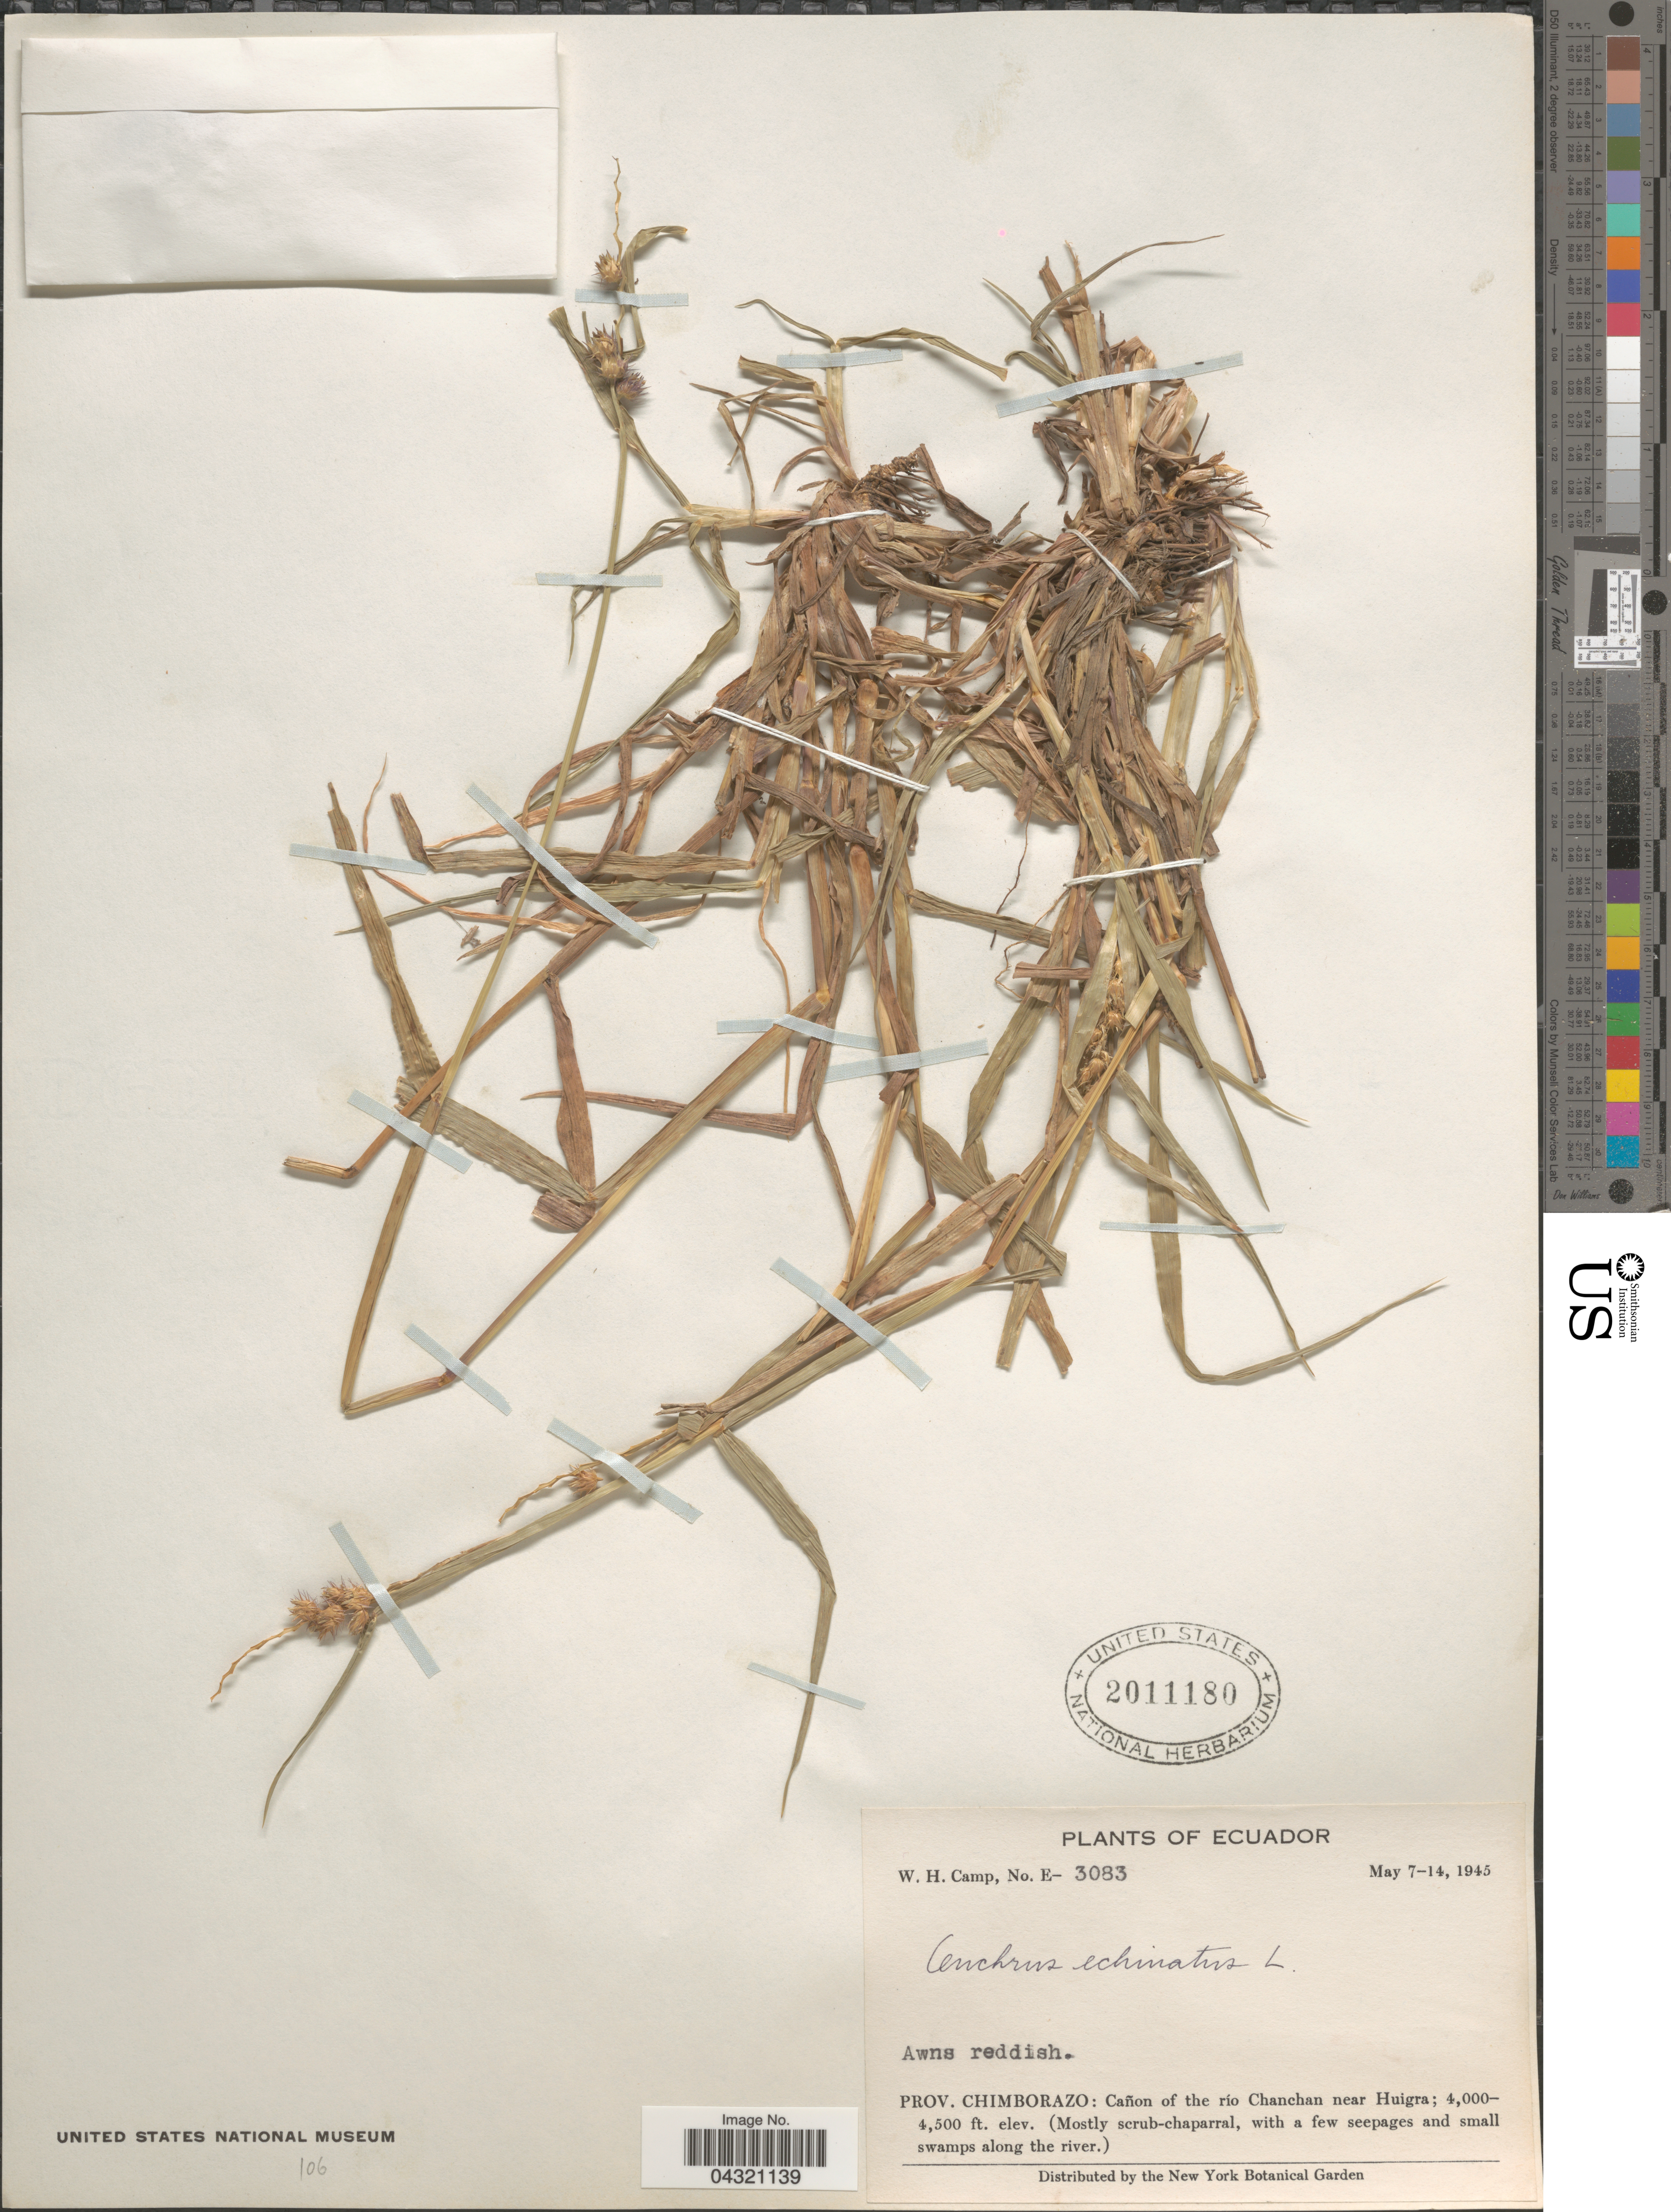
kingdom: Plantae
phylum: Tracheophyta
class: Liliopsida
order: Poales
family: Poaceae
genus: Cenchrus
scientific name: Cenchrus echinatus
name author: L.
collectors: W. H. Camp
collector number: E-3083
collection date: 1945-05-07/1945-05-14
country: Ecuador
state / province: Chimborazo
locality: Cañon of the río Chanchan near Huigra.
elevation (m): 1219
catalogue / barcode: US 2011180